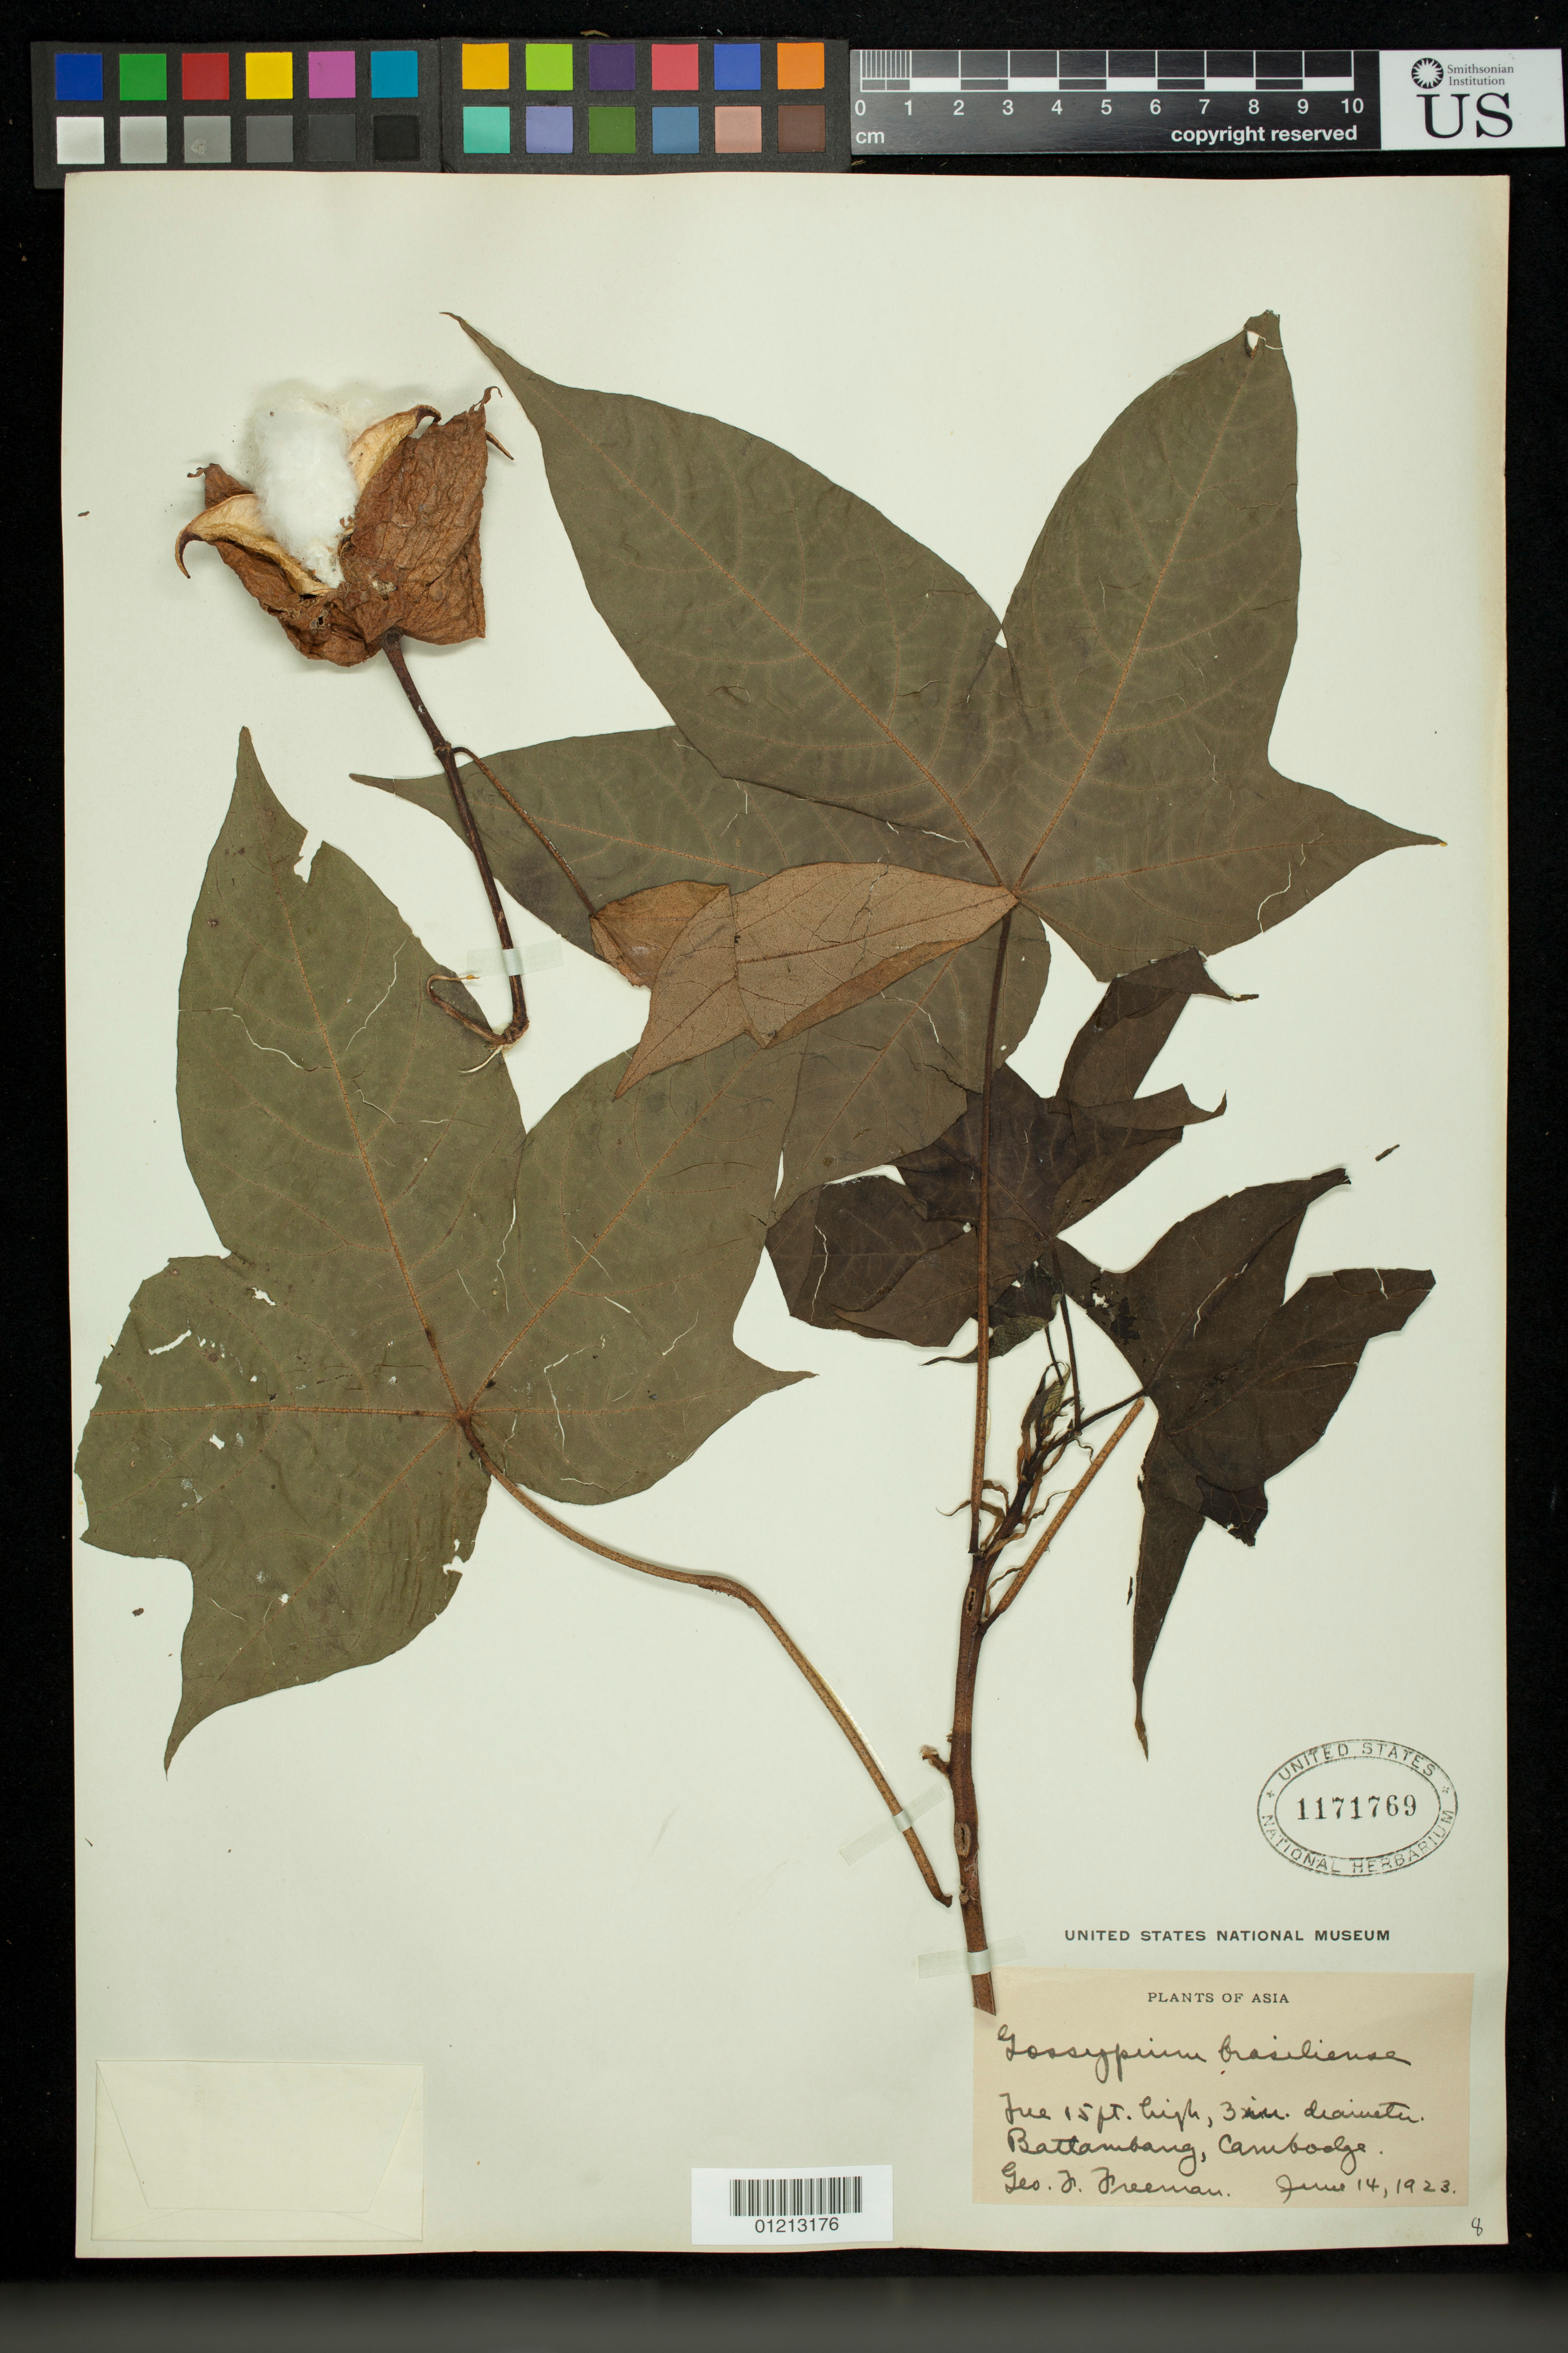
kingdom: Plantae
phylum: Tracheophyta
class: Magnoliopsida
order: Malvales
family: Malvaceae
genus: Gossypium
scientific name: Gossypium brasiliense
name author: Macfad.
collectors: G. Freeman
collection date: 1923-06-14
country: Cambodia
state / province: Bătdâmbâng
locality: Battambang, Cambodge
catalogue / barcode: US 1171769